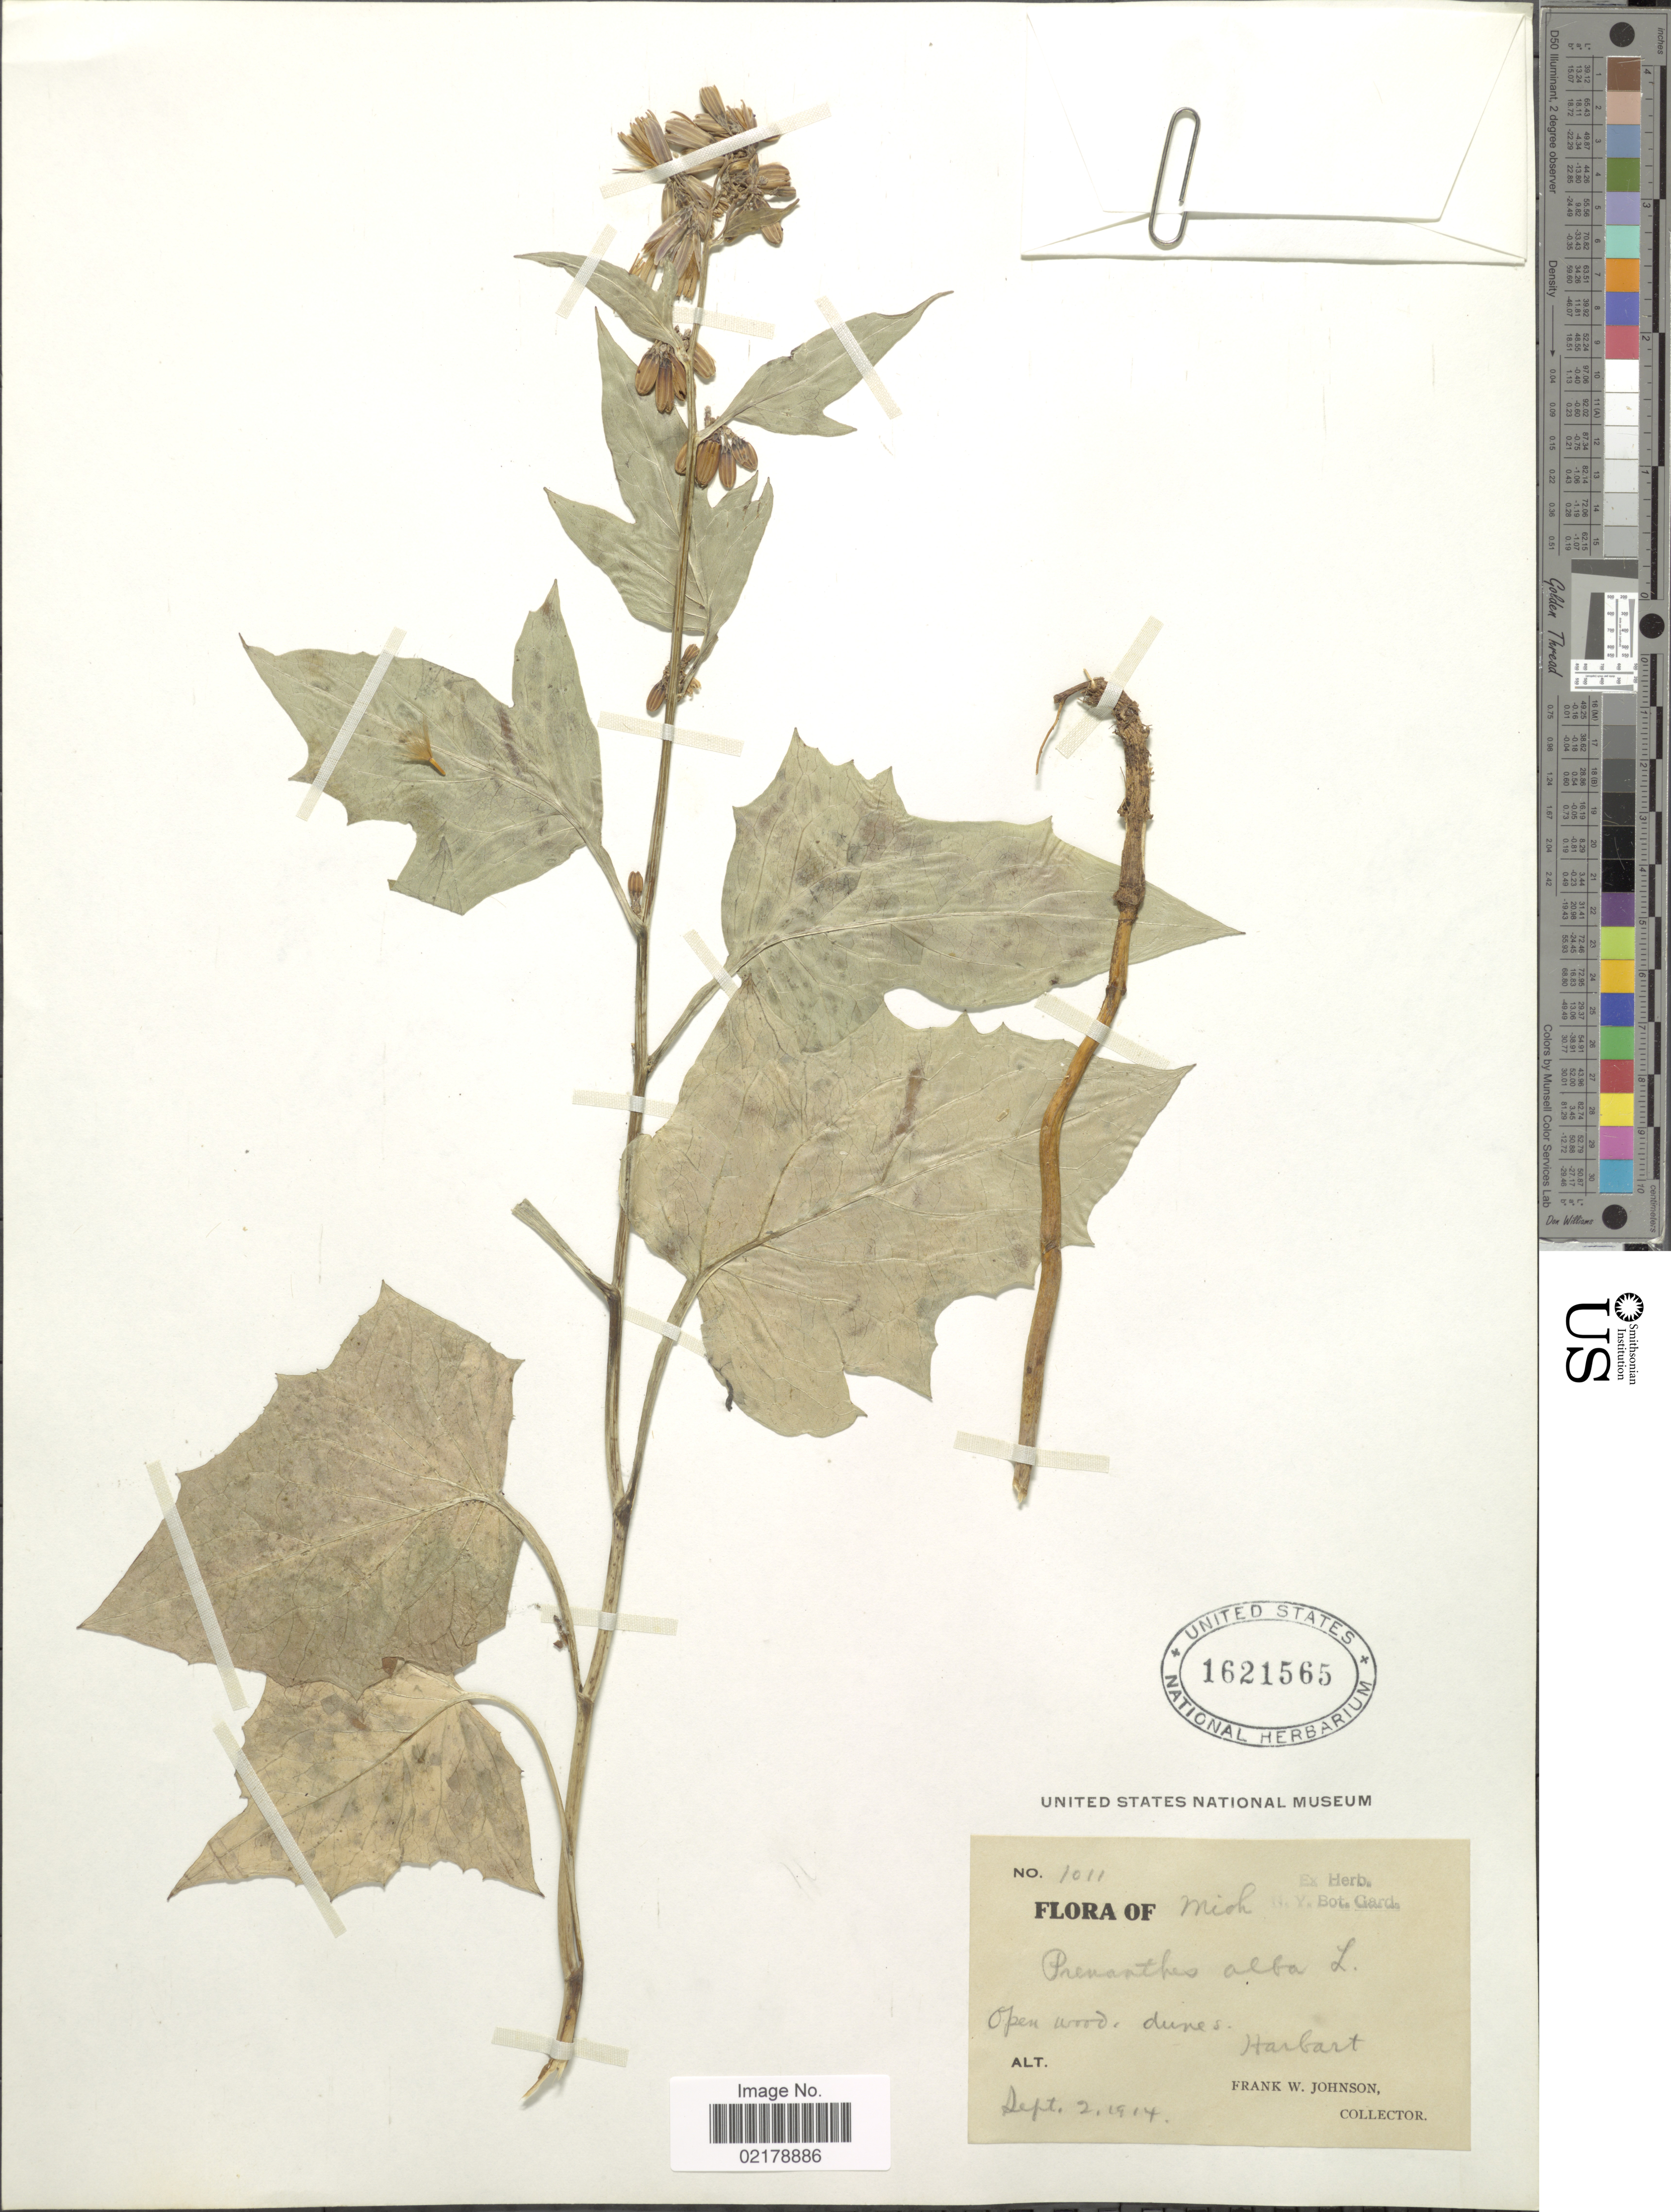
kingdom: Plantae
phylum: Tracheophyta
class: Magnoliopsida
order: Asterales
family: Asteraceae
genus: Nabalus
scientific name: Nabalus albus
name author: (L.) Hook.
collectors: F. W. Johnson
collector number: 1011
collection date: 1914-09-02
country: United States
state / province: Michigan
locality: Open wood, dunes, Harbart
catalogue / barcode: US 1621565